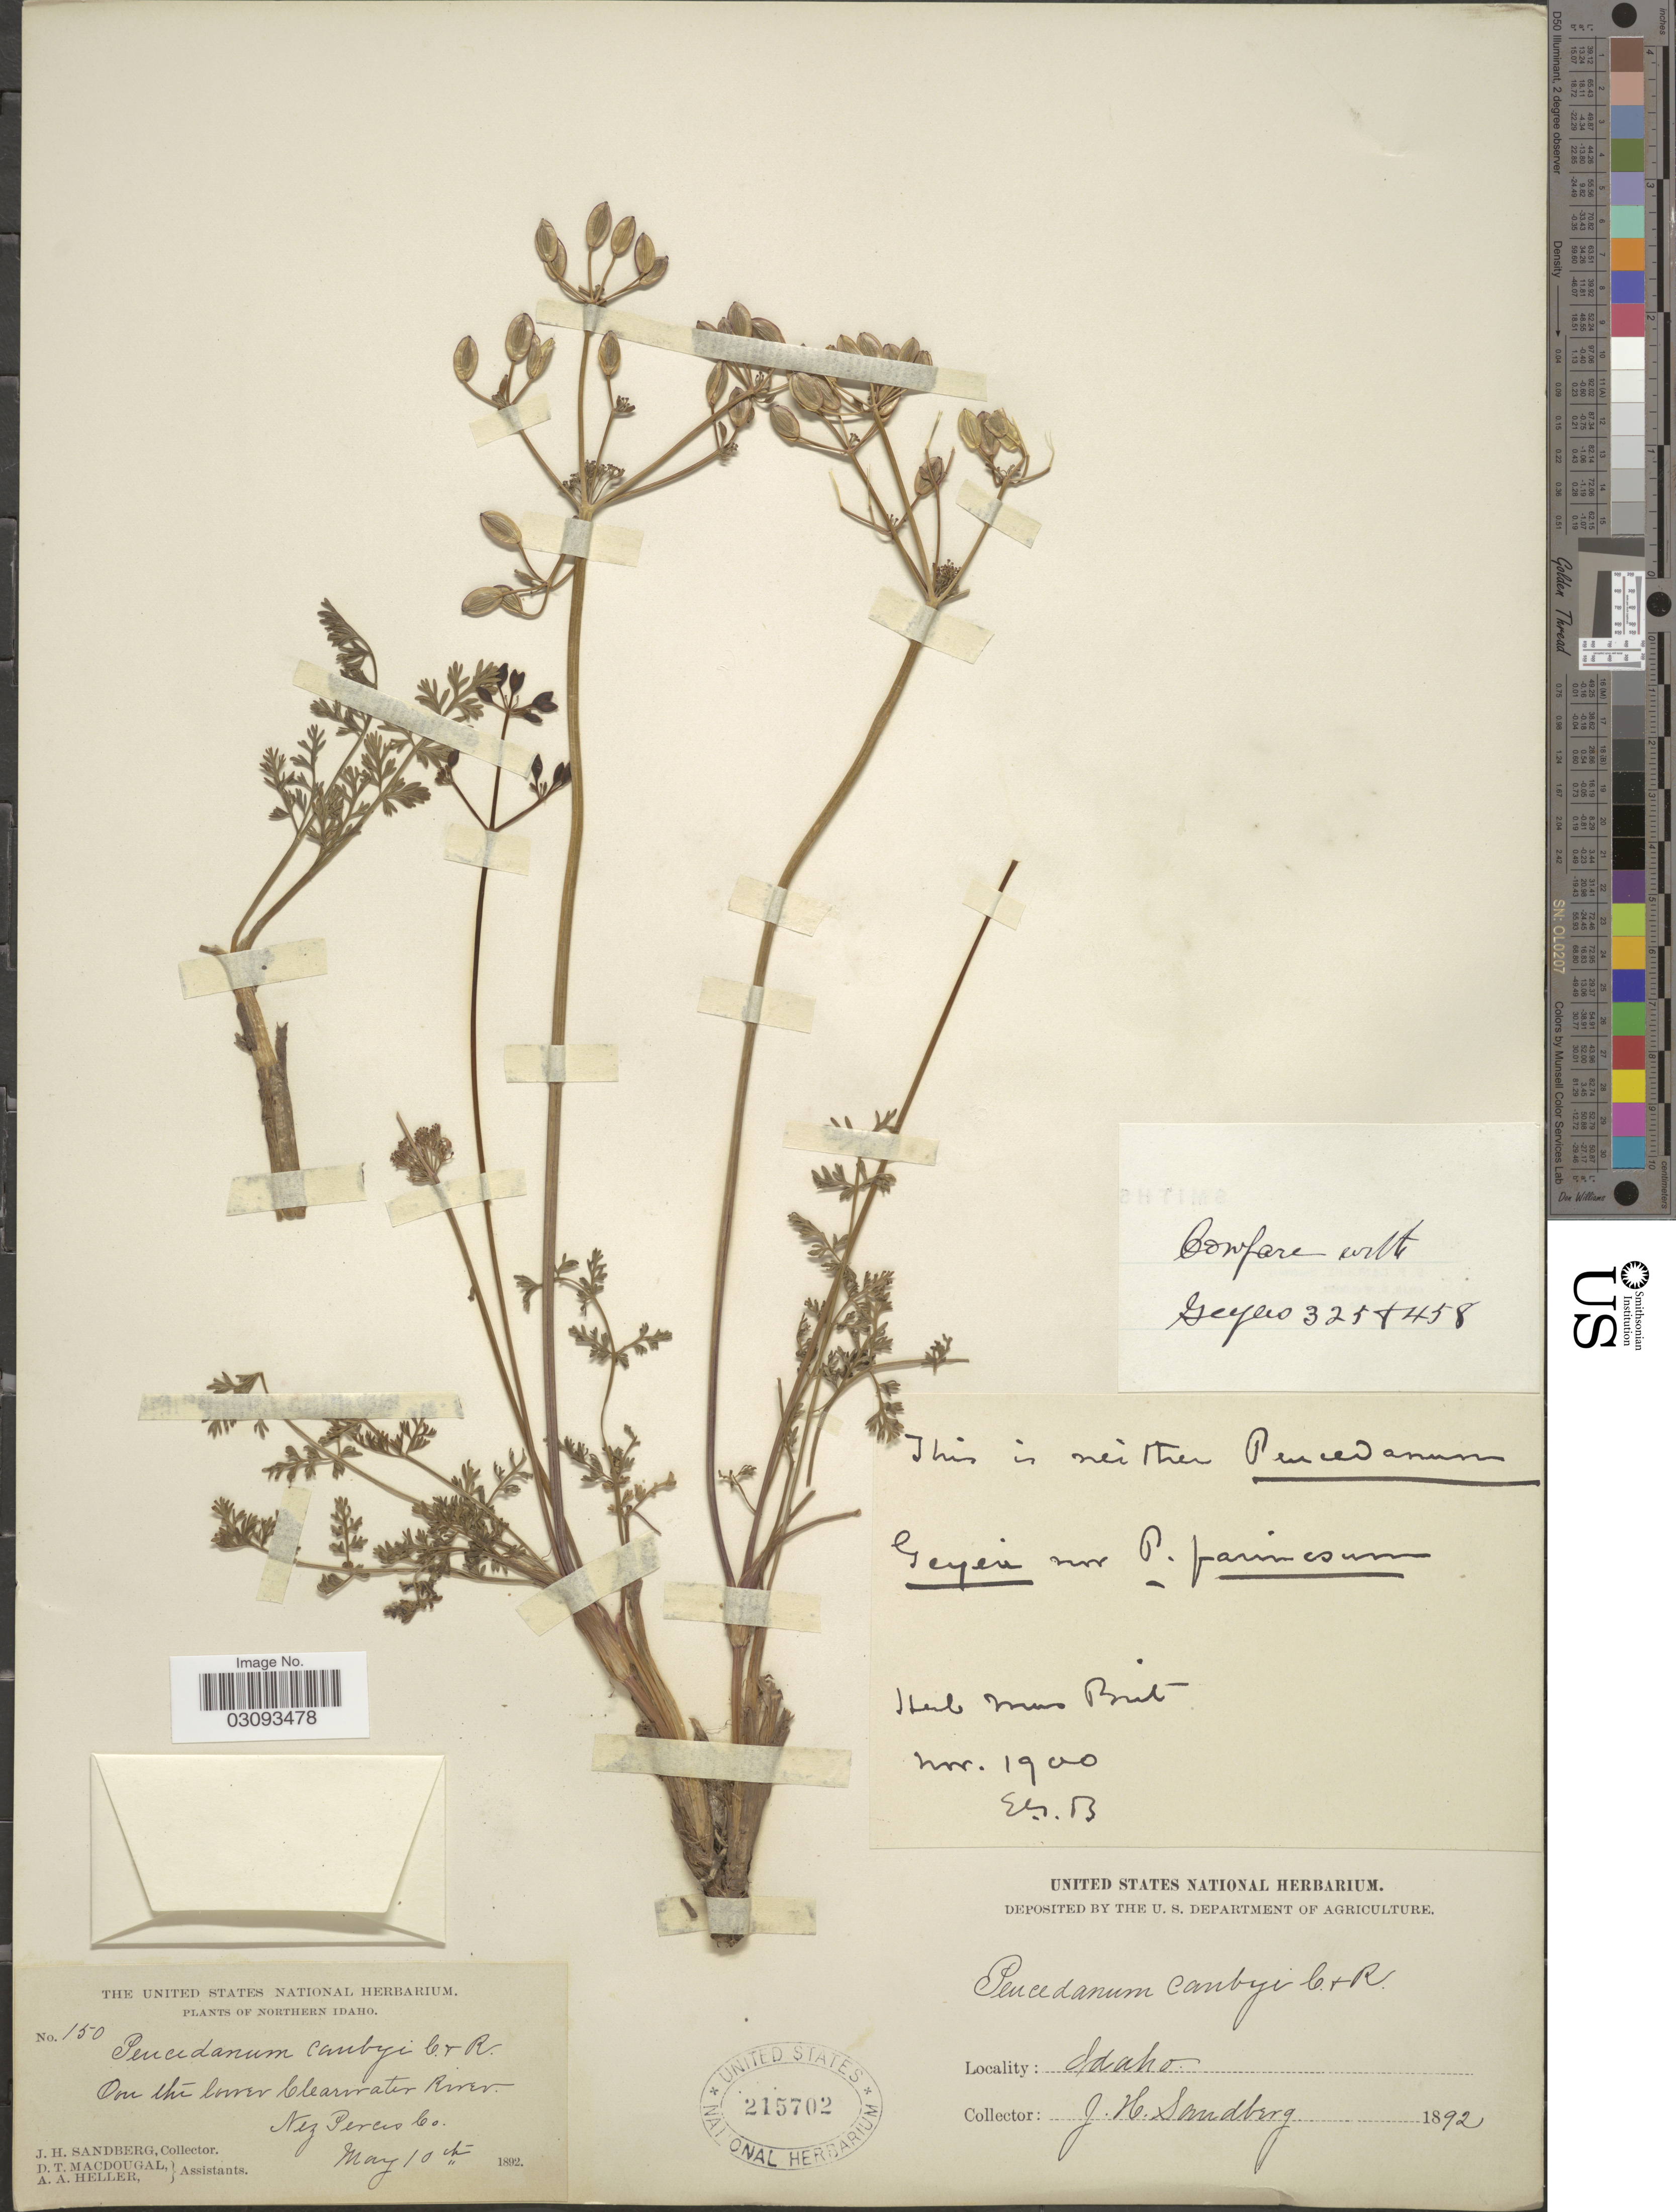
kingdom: Plantae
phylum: Tracheophyta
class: Magnoliopsida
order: Apiales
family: Apiaceae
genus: Lomatium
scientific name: Lomatium canbyi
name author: (J.M. Coult. & Rose) J.M. Coult. & Rose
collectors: J. H. Sandberg, D. T. MacDougal & A. A. Heller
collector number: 150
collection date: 1892-05-10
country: United States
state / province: Idaho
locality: Northern Idaho. On the lower Clearwater River. Nez Perces Co.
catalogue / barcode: US 215702